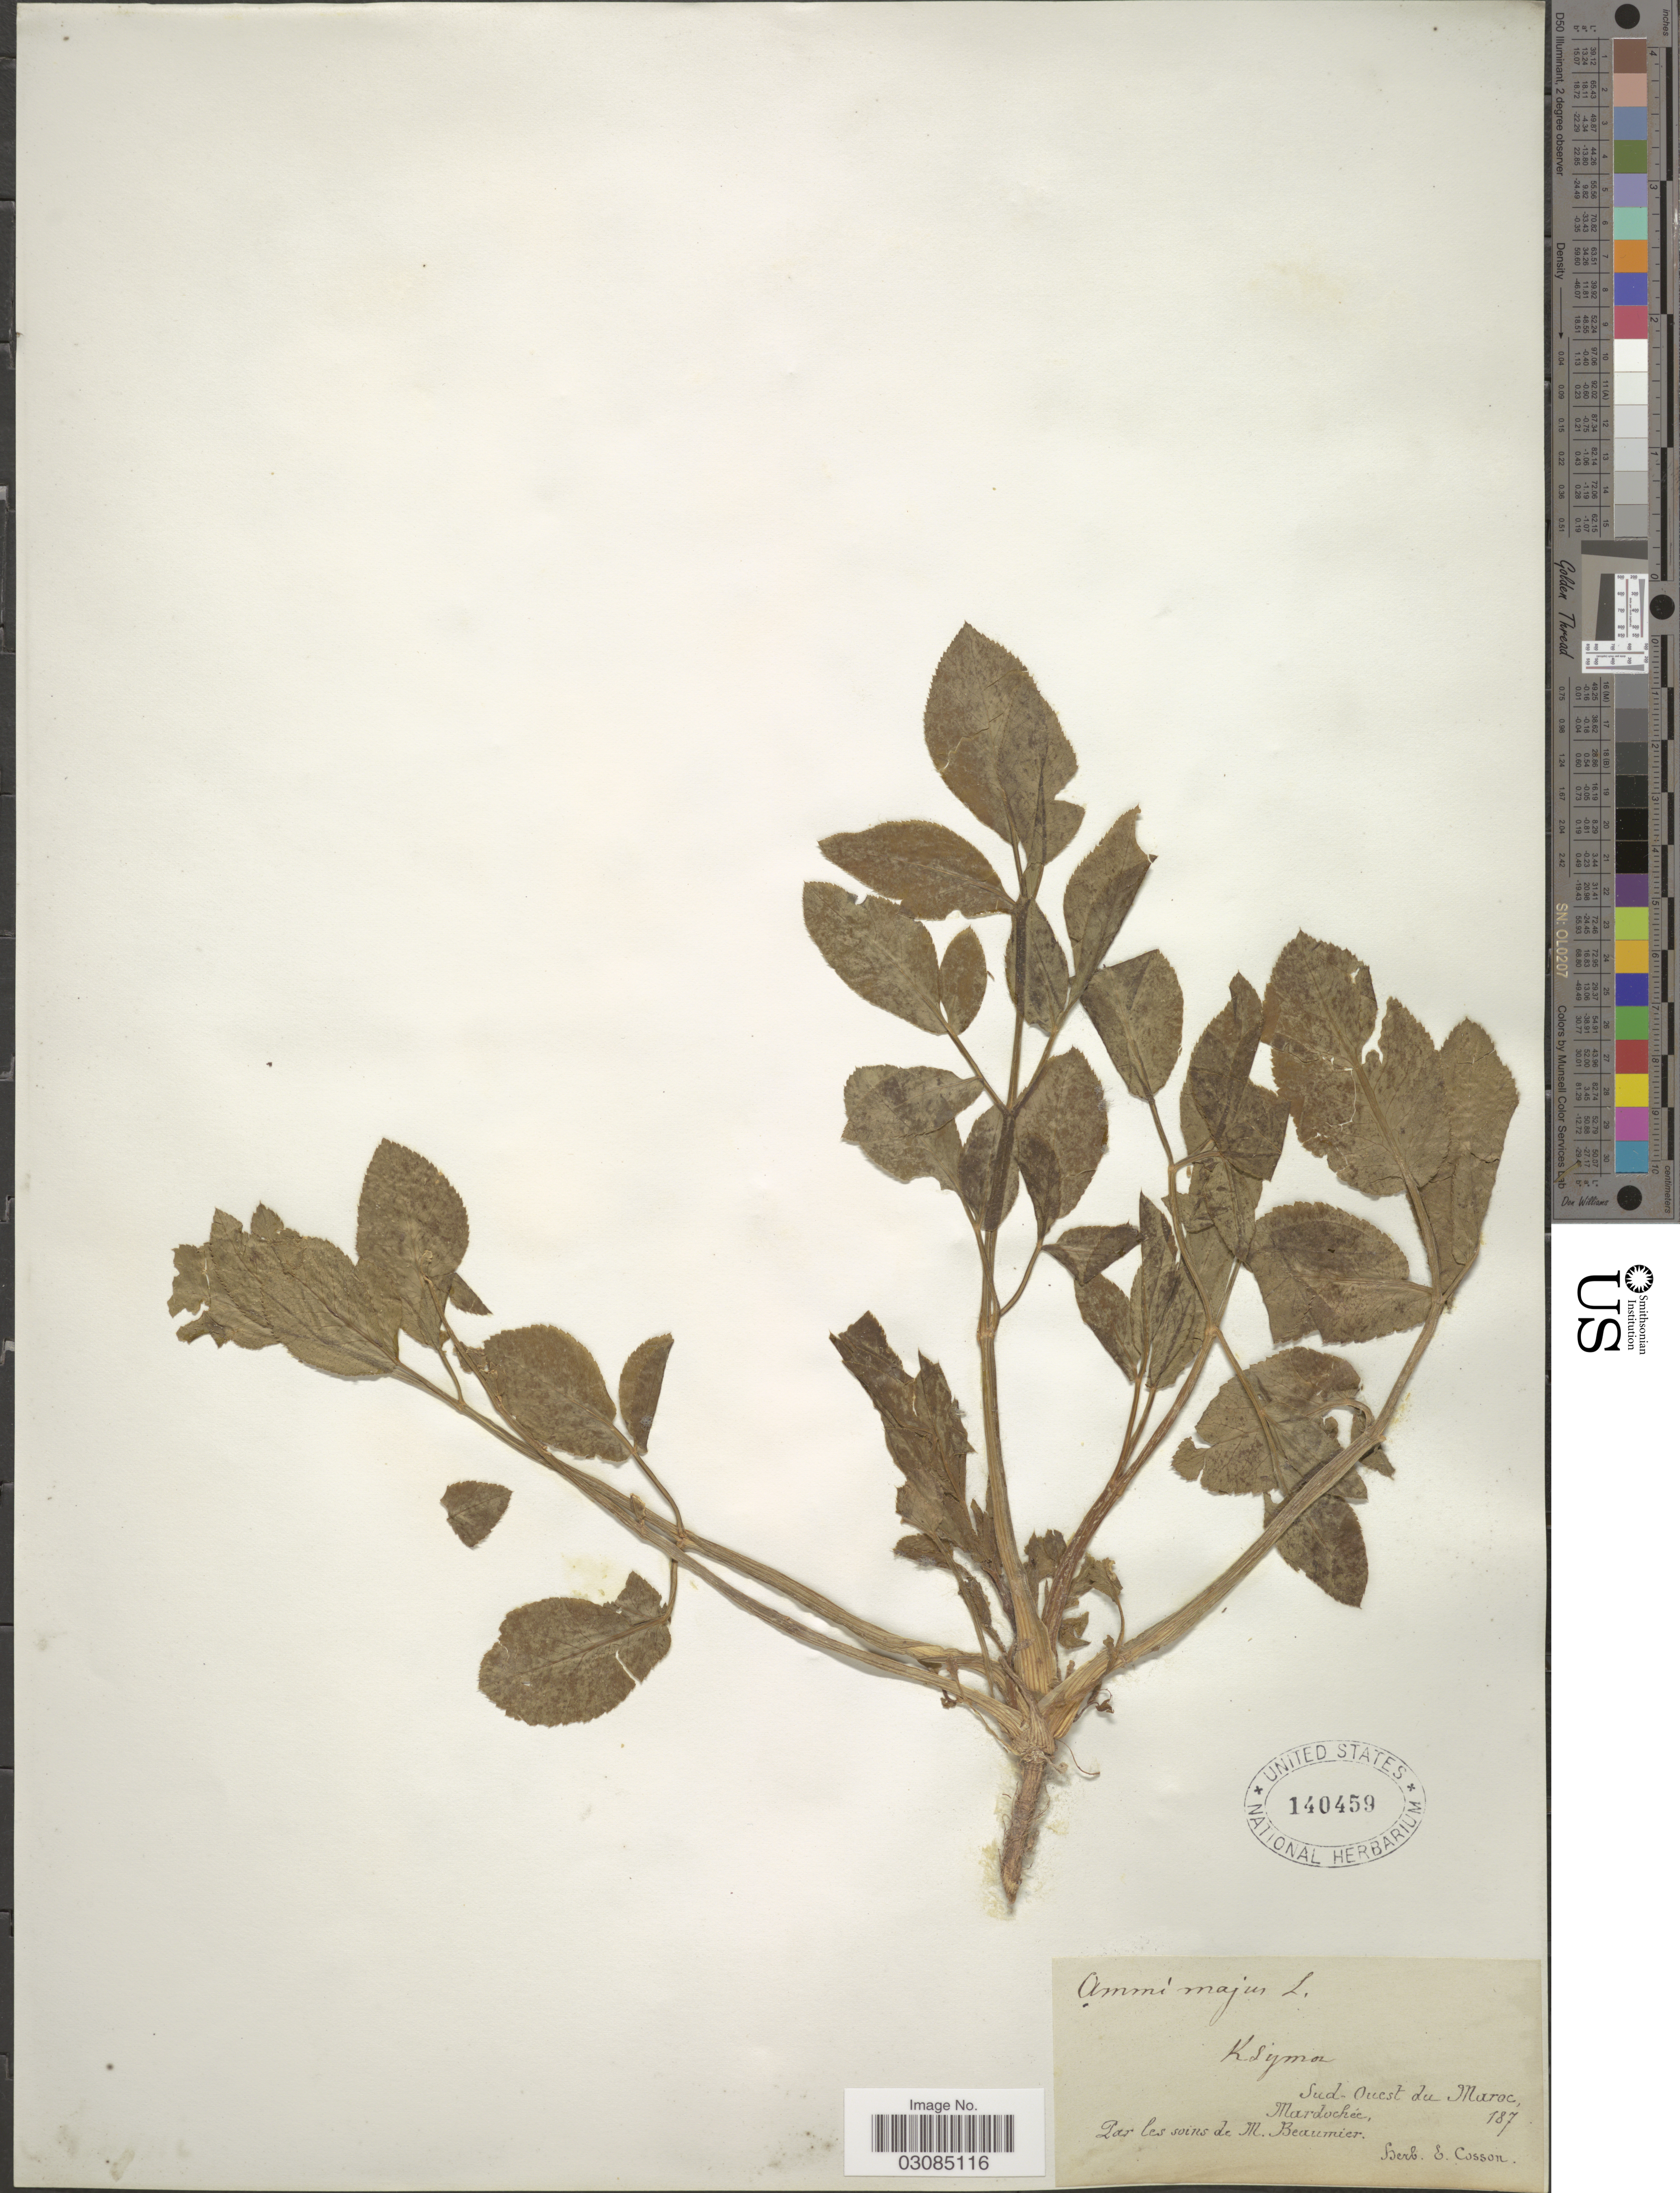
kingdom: Plantae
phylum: Tracheophyta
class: Magnoliopsida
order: Apiales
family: Apiaceae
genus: Ammi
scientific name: Ammi majus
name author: L.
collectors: M. Beaumier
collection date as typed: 187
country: Morocco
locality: Sud-Ouest du Maroc, Mardochéc.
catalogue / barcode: US 140459